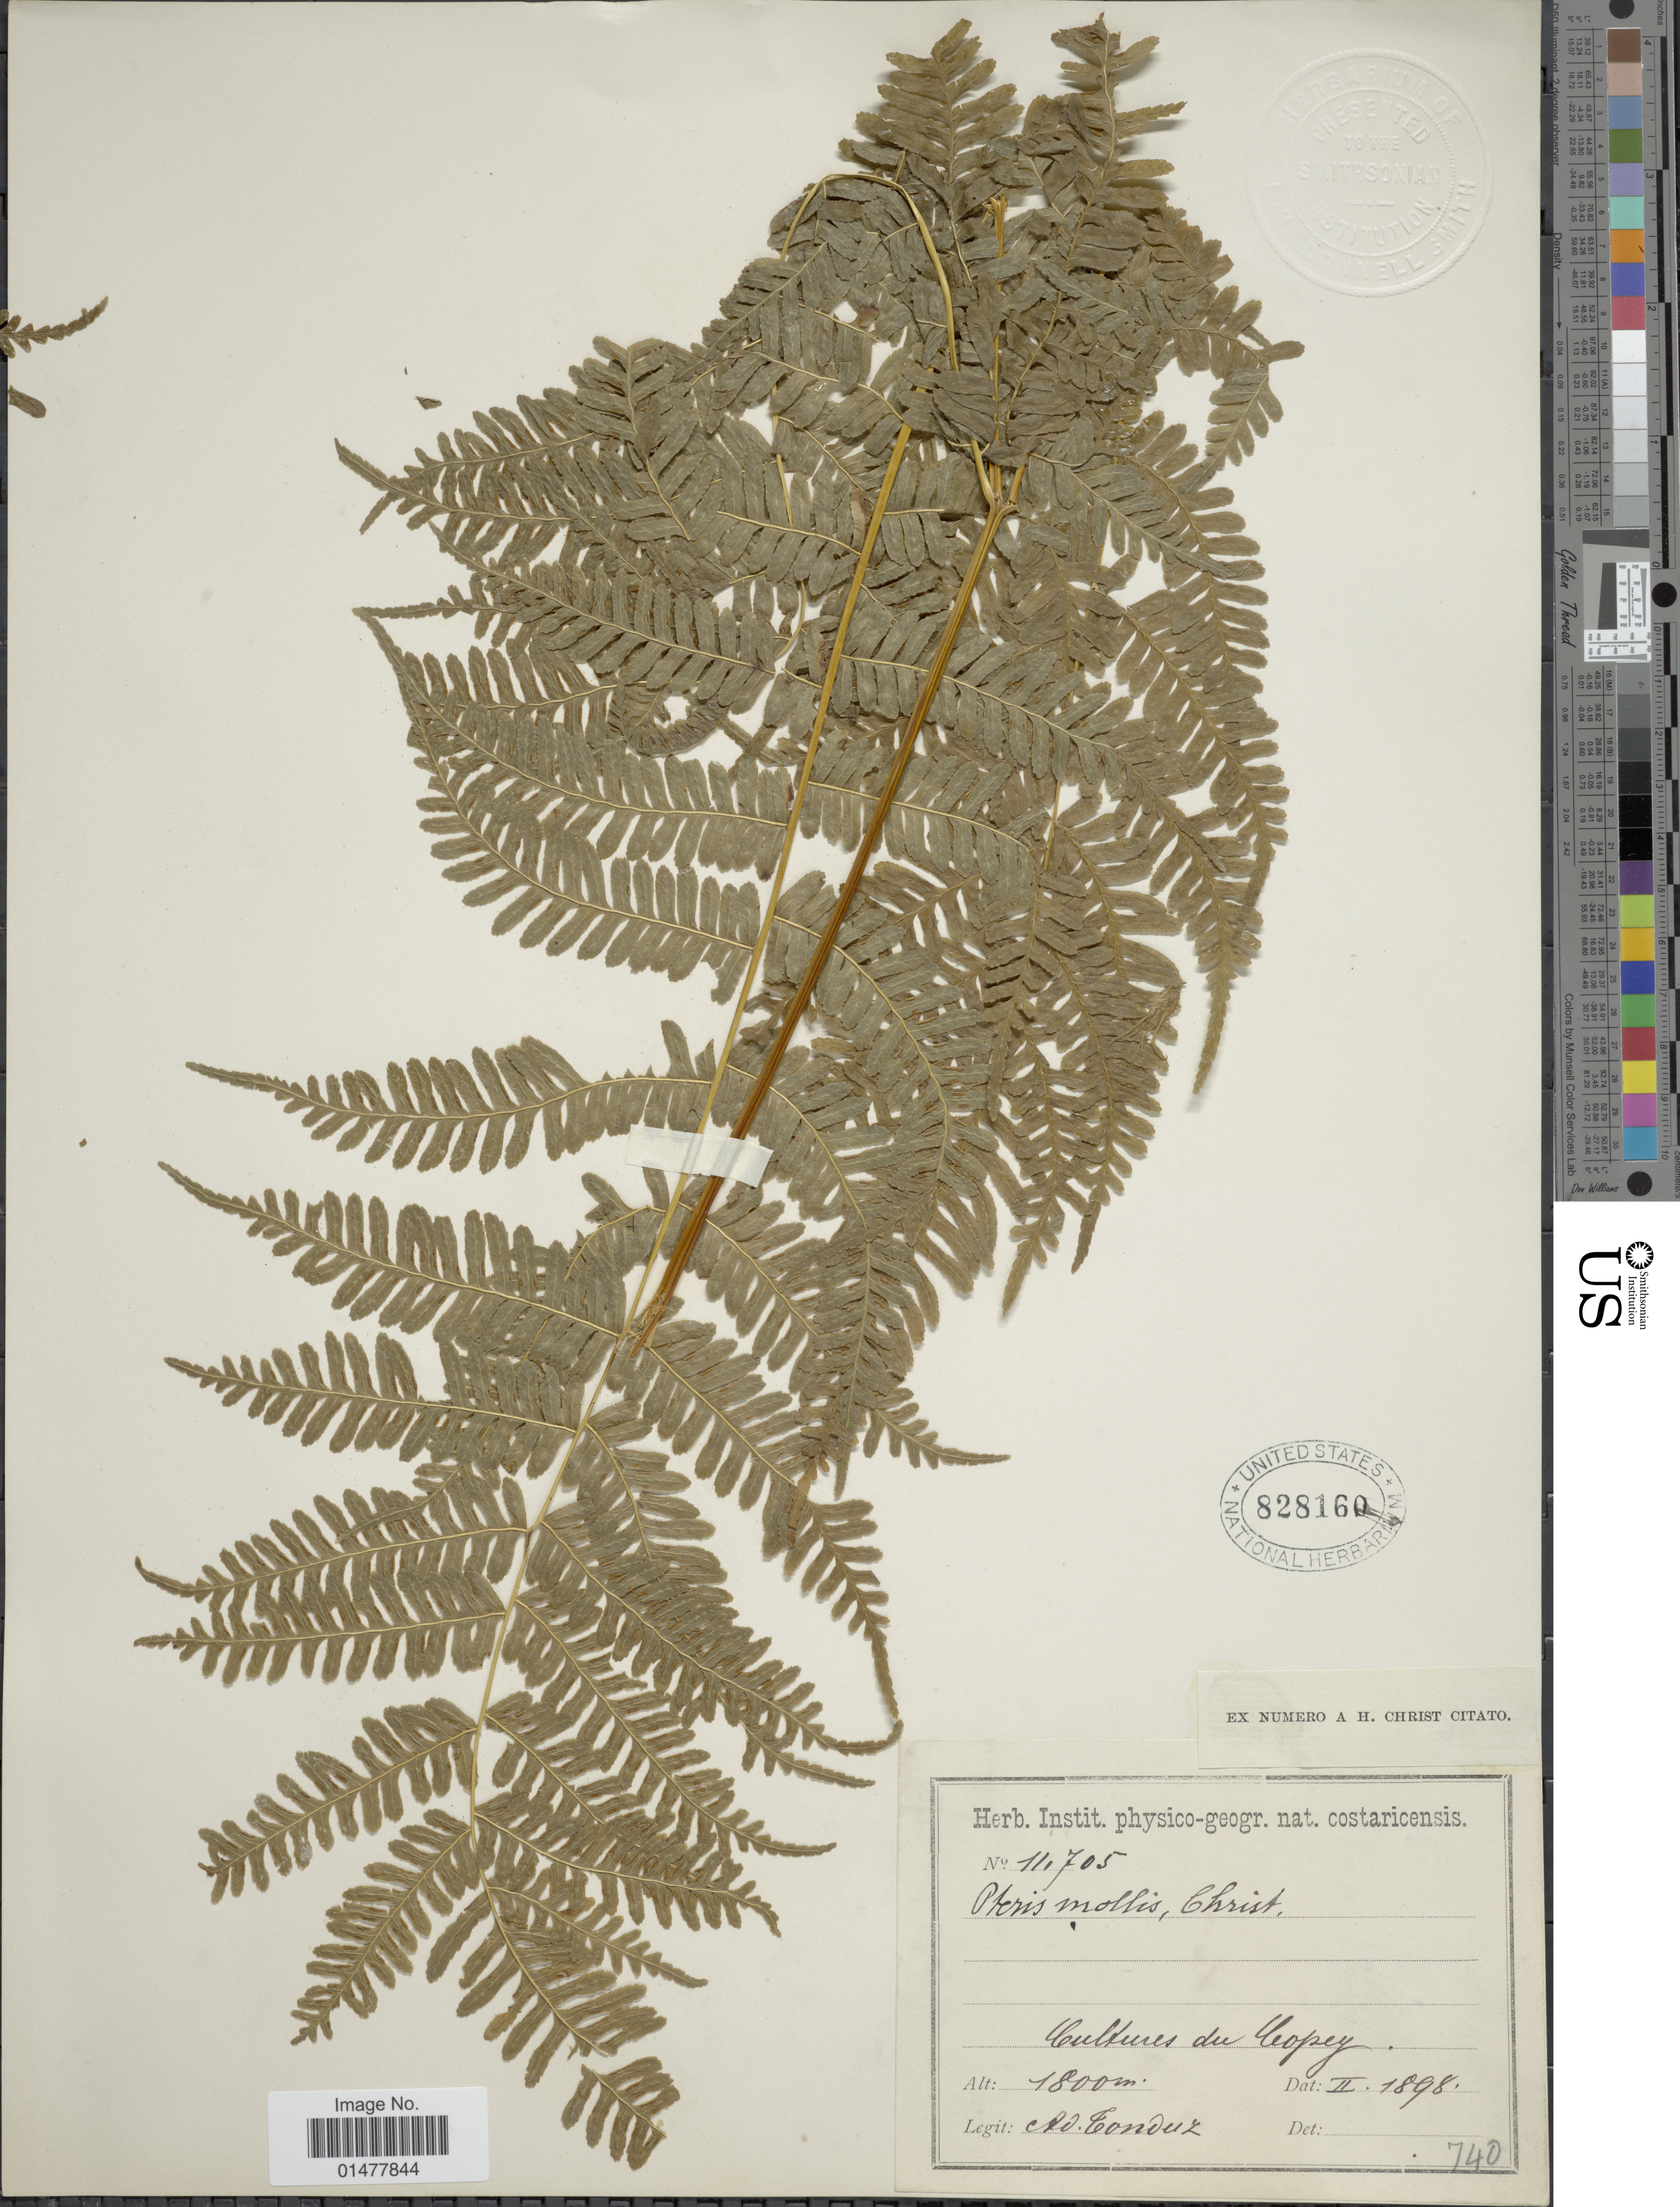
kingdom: Plantae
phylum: Tracheophyta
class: Polypodiopsida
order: Polypodiales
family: Pteridaceae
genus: Pteris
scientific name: Pteris muricella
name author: Fée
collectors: A. Tonduz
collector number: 110705*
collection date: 1898-02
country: Costa Rica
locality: Cultures du Copey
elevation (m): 1800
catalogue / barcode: US 828160